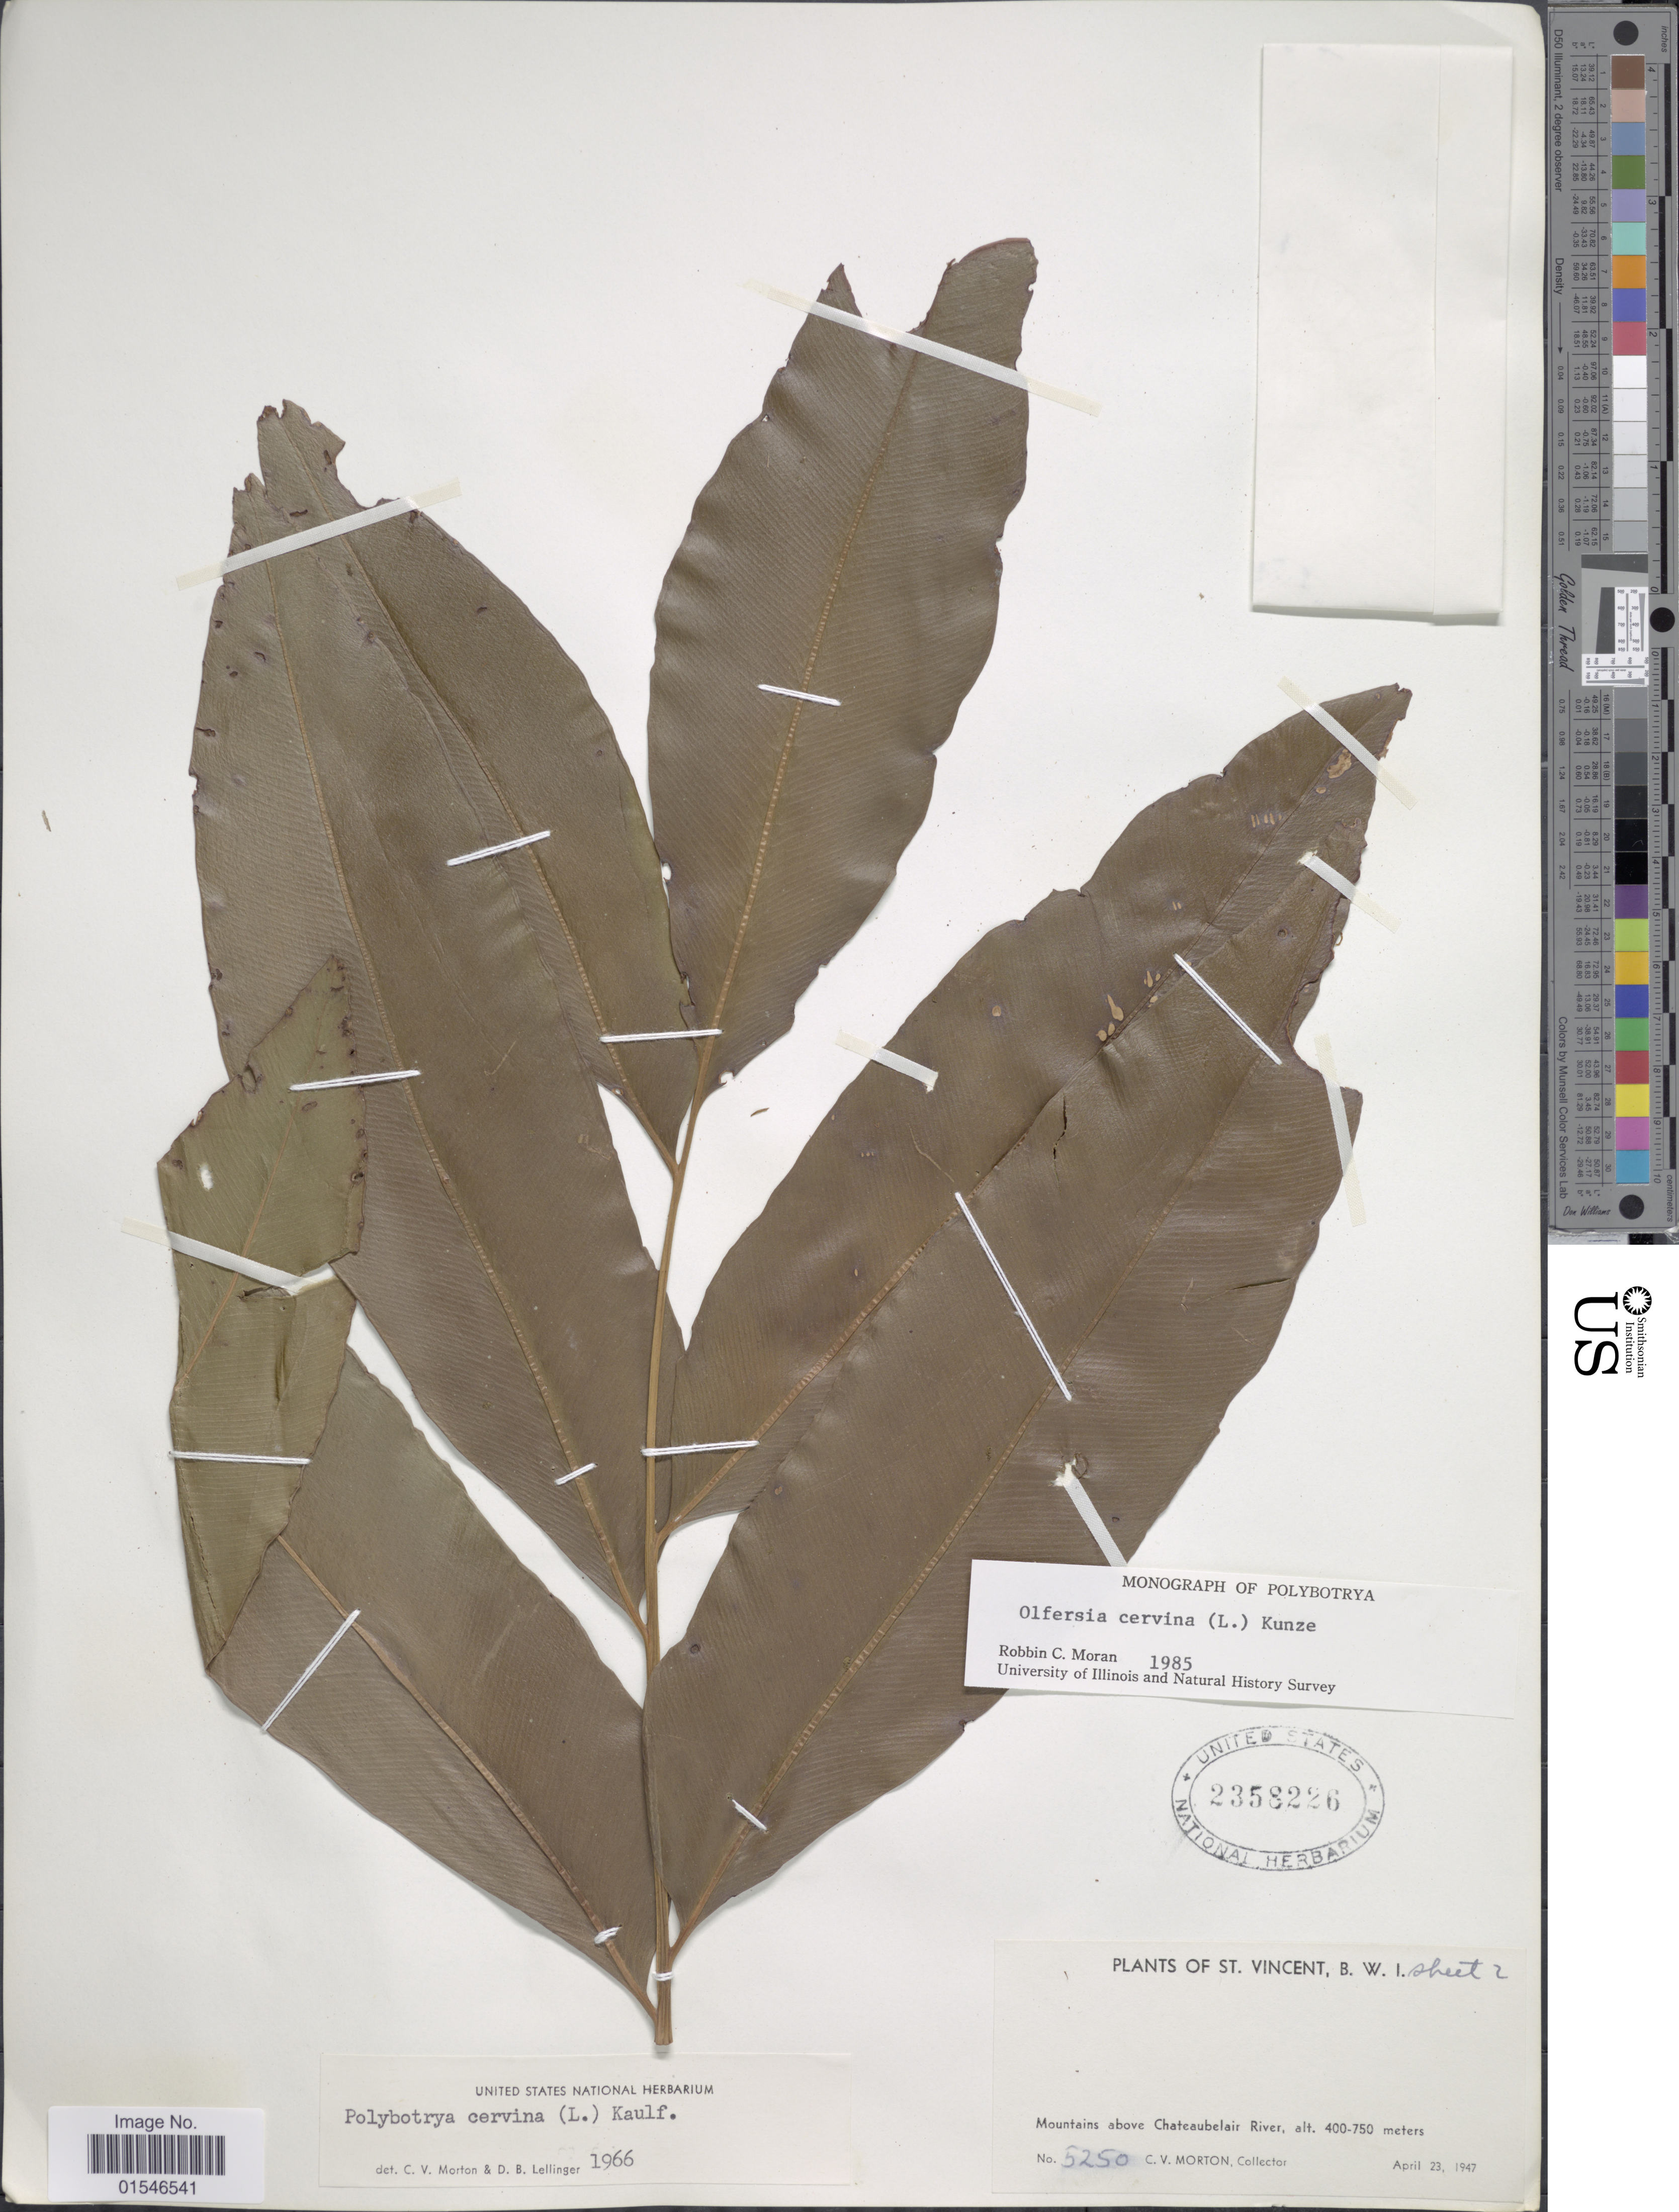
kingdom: Plantae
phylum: Tracheophyta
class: Polypodiopsida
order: Polypodiales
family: Dryopteridaceae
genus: Olfersia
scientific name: Olfersia cervina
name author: (L.) Kunze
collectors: C. V. Morton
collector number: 5250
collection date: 1947-04-23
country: St. Vincent - Grenadines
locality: B. W. I. Mountains above Chateaubelair River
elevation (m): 400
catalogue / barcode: US 2358226